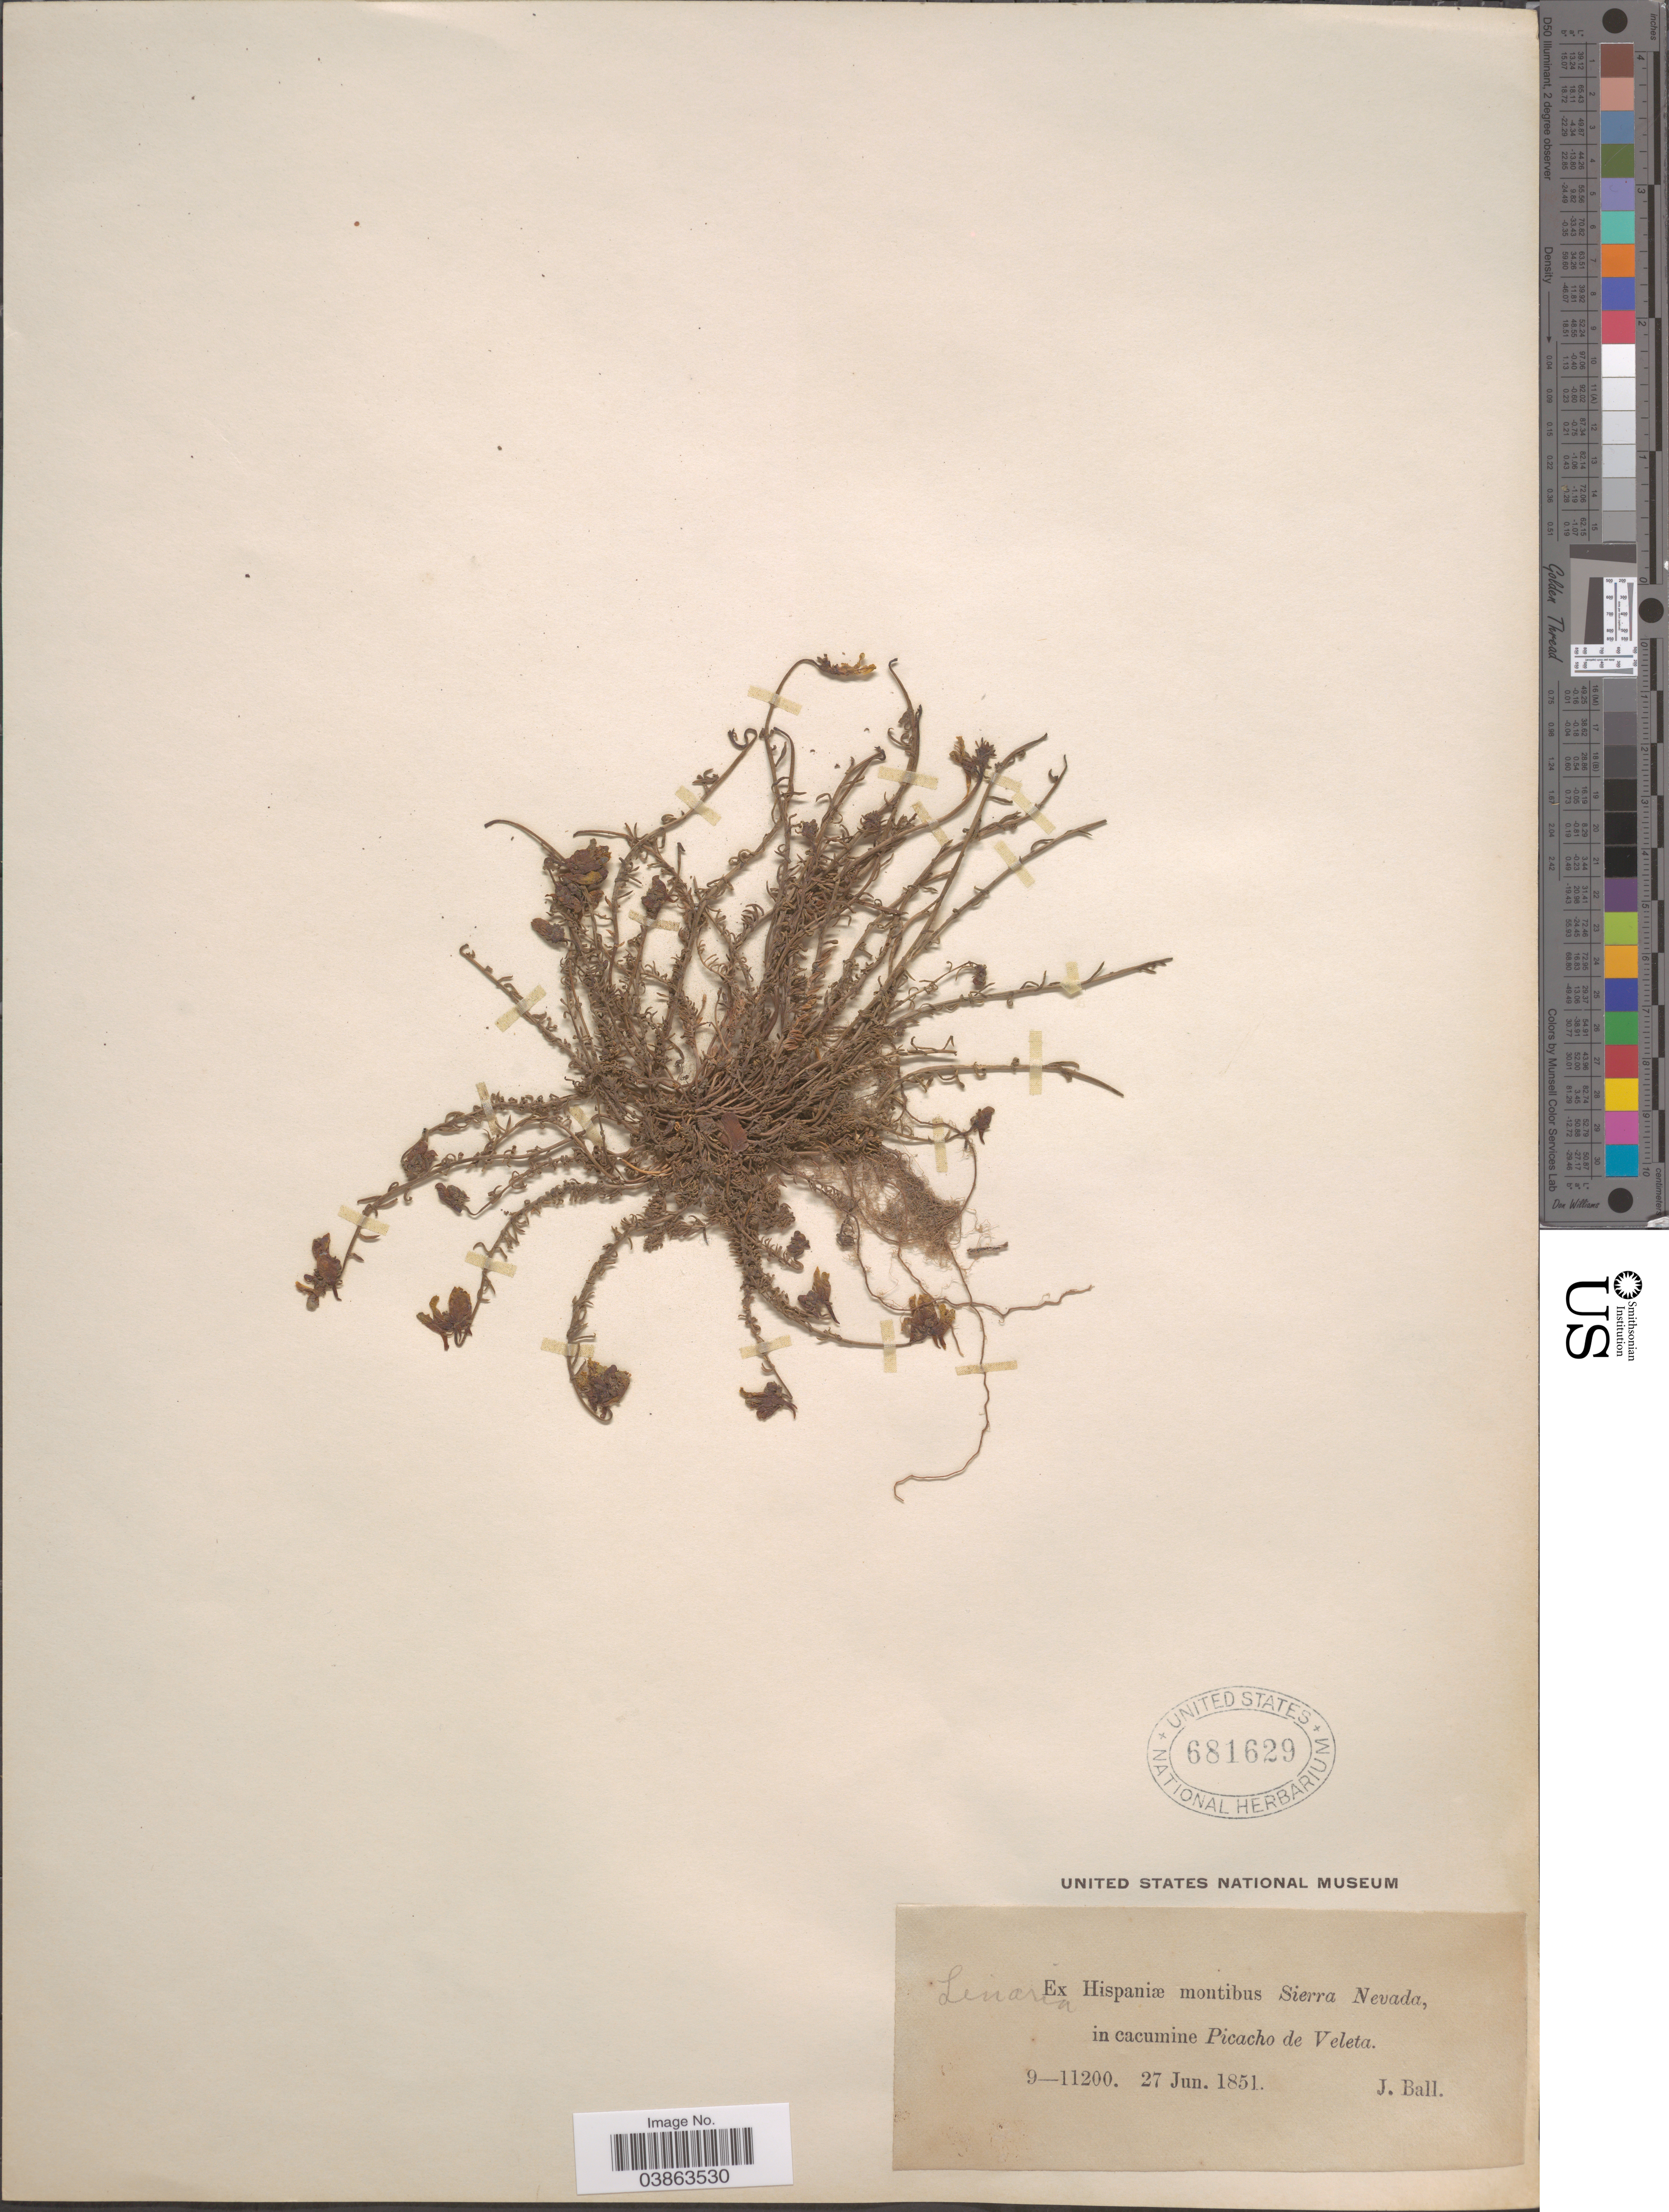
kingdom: Plantae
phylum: Tracheophyta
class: Magnoliopsida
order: Lamiales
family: Plantaginaceae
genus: Linaria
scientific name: Linaria sp.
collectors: J. Ball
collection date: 1851-06-27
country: Spain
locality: Ex Hispaniae montibus Sierra Nevada, in cacumine Picacho de Veleta.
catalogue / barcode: US 681629